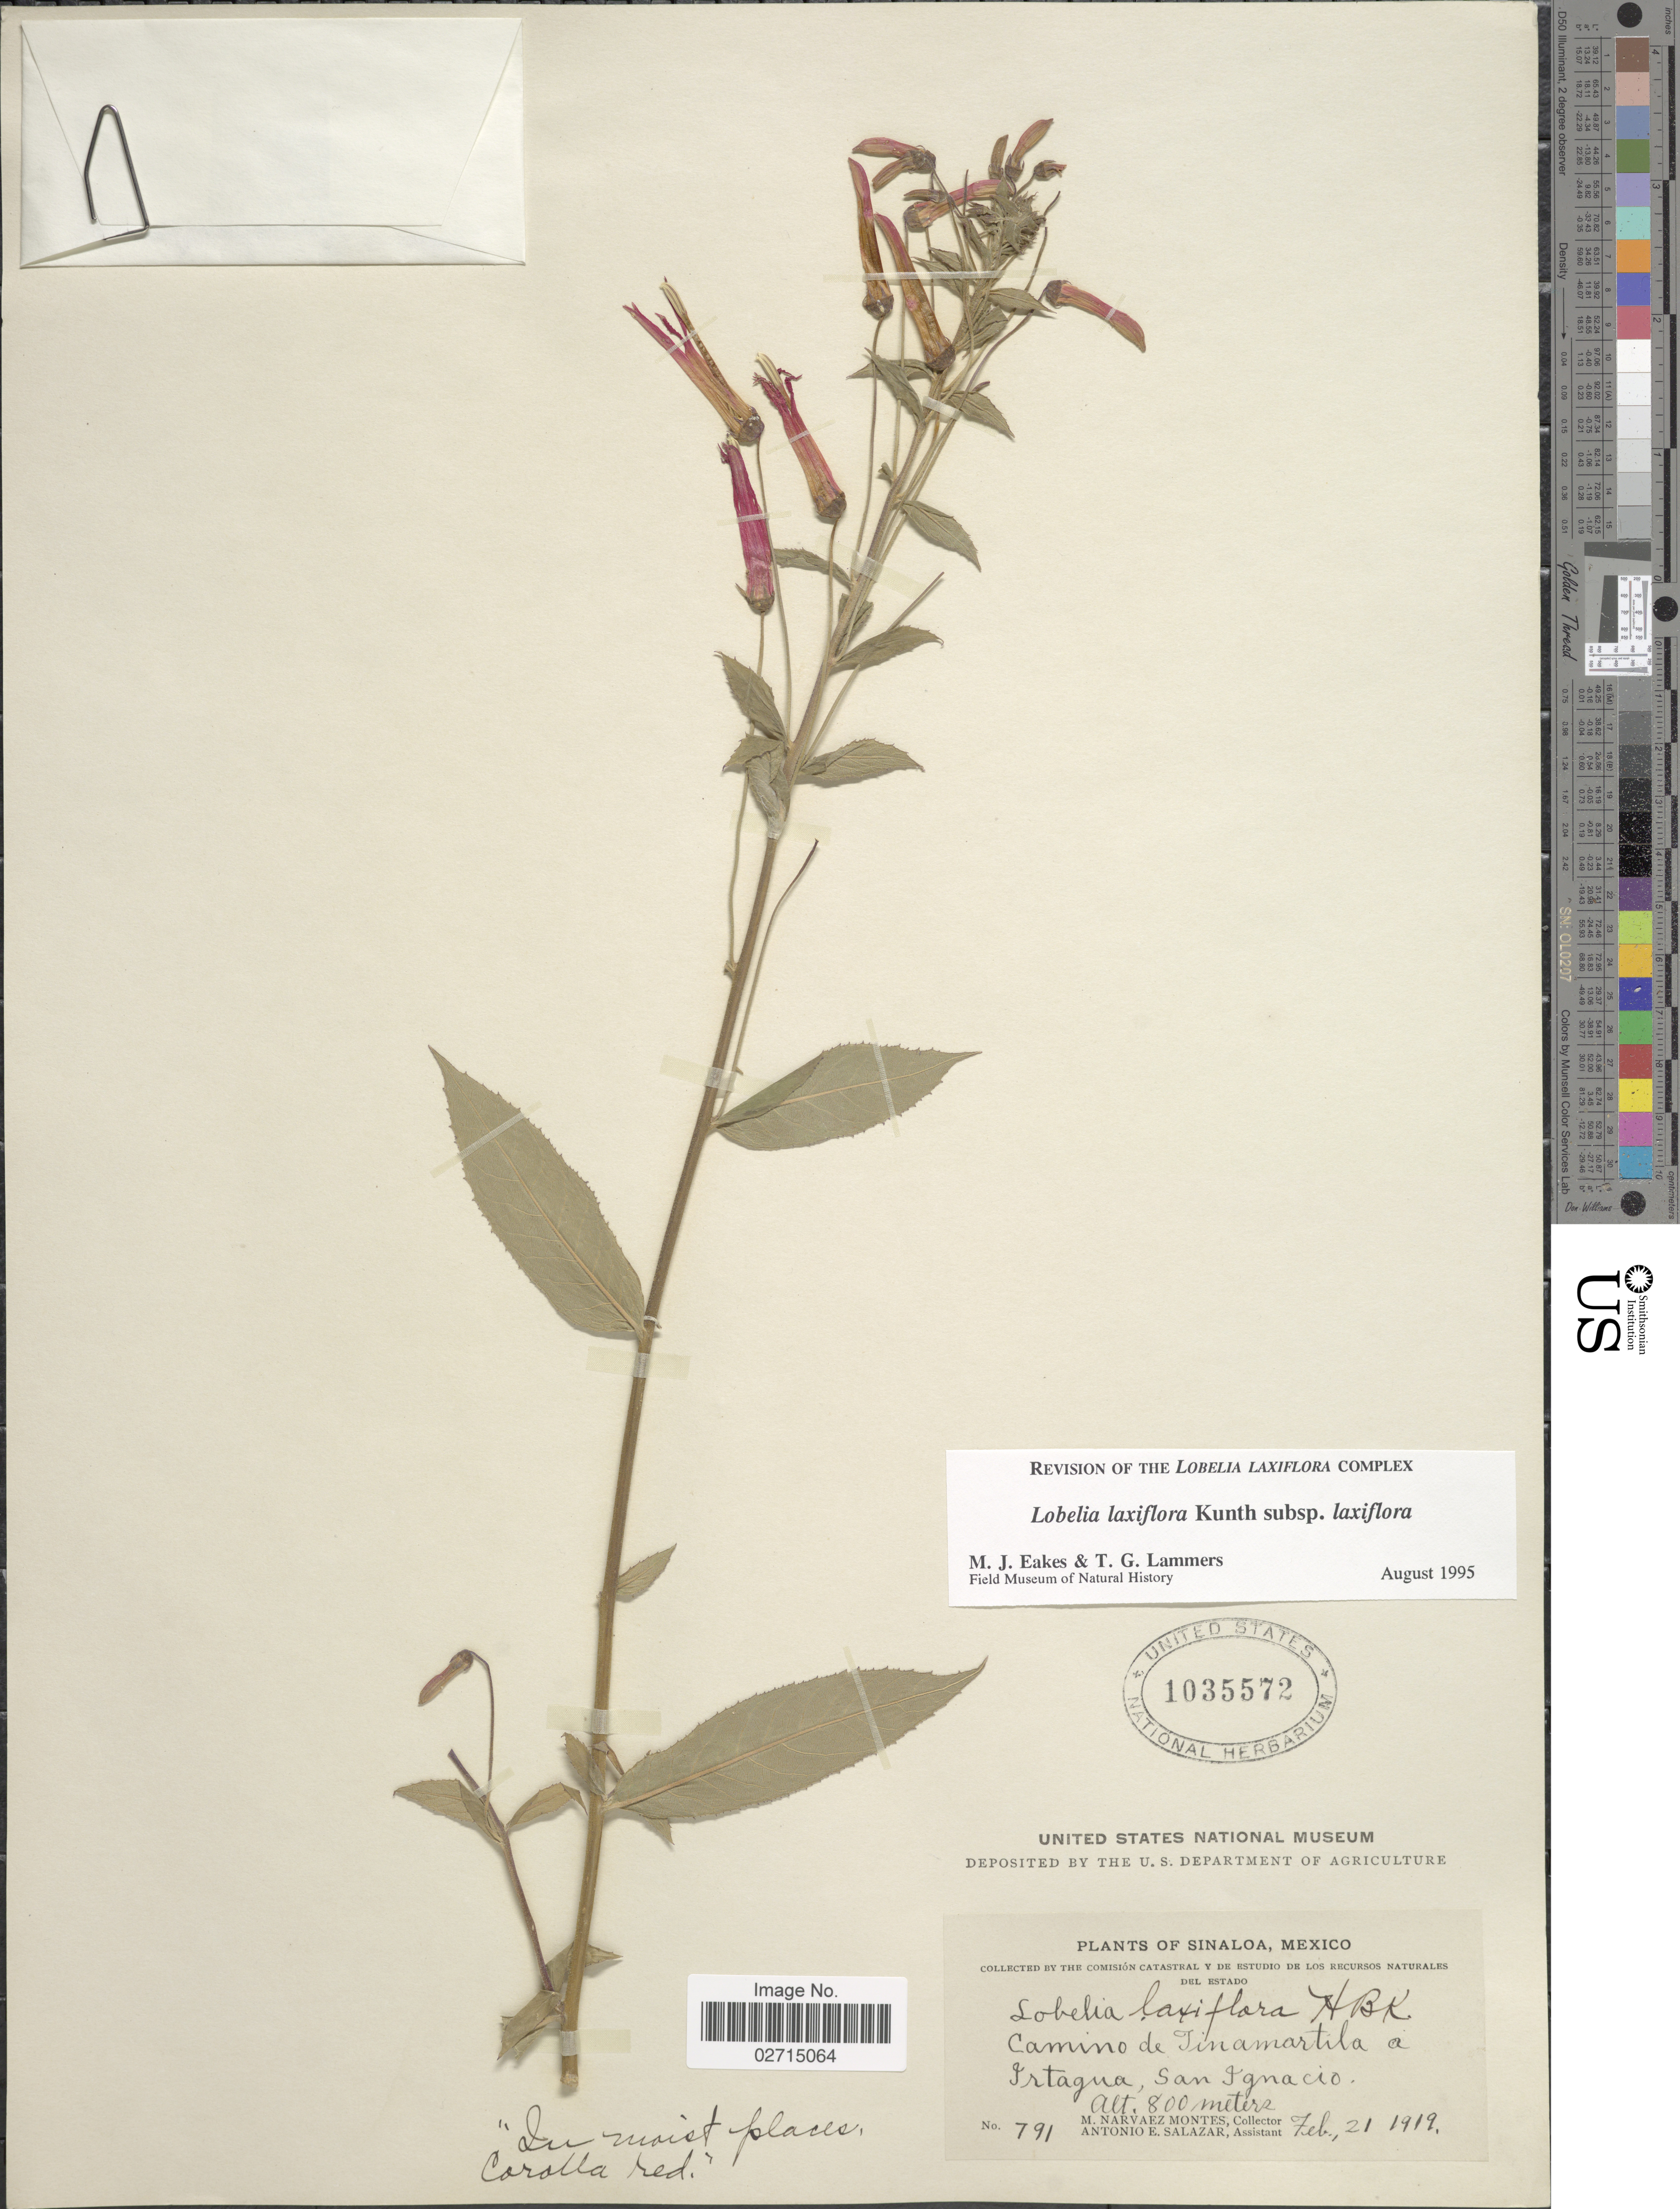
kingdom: Plantae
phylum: Tracheophyta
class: Magnoliopsida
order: Asterales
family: Campanulaceae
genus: Lobelia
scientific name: Lobelia laxiflora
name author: Kunth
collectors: M. Narvaez-Montes & A. E. Salazar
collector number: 791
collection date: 1919-02-21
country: Mexico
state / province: Sinaloa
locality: Camino de Tinamartila a Irtagua, San Ignacio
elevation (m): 800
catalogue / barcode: US 1035572